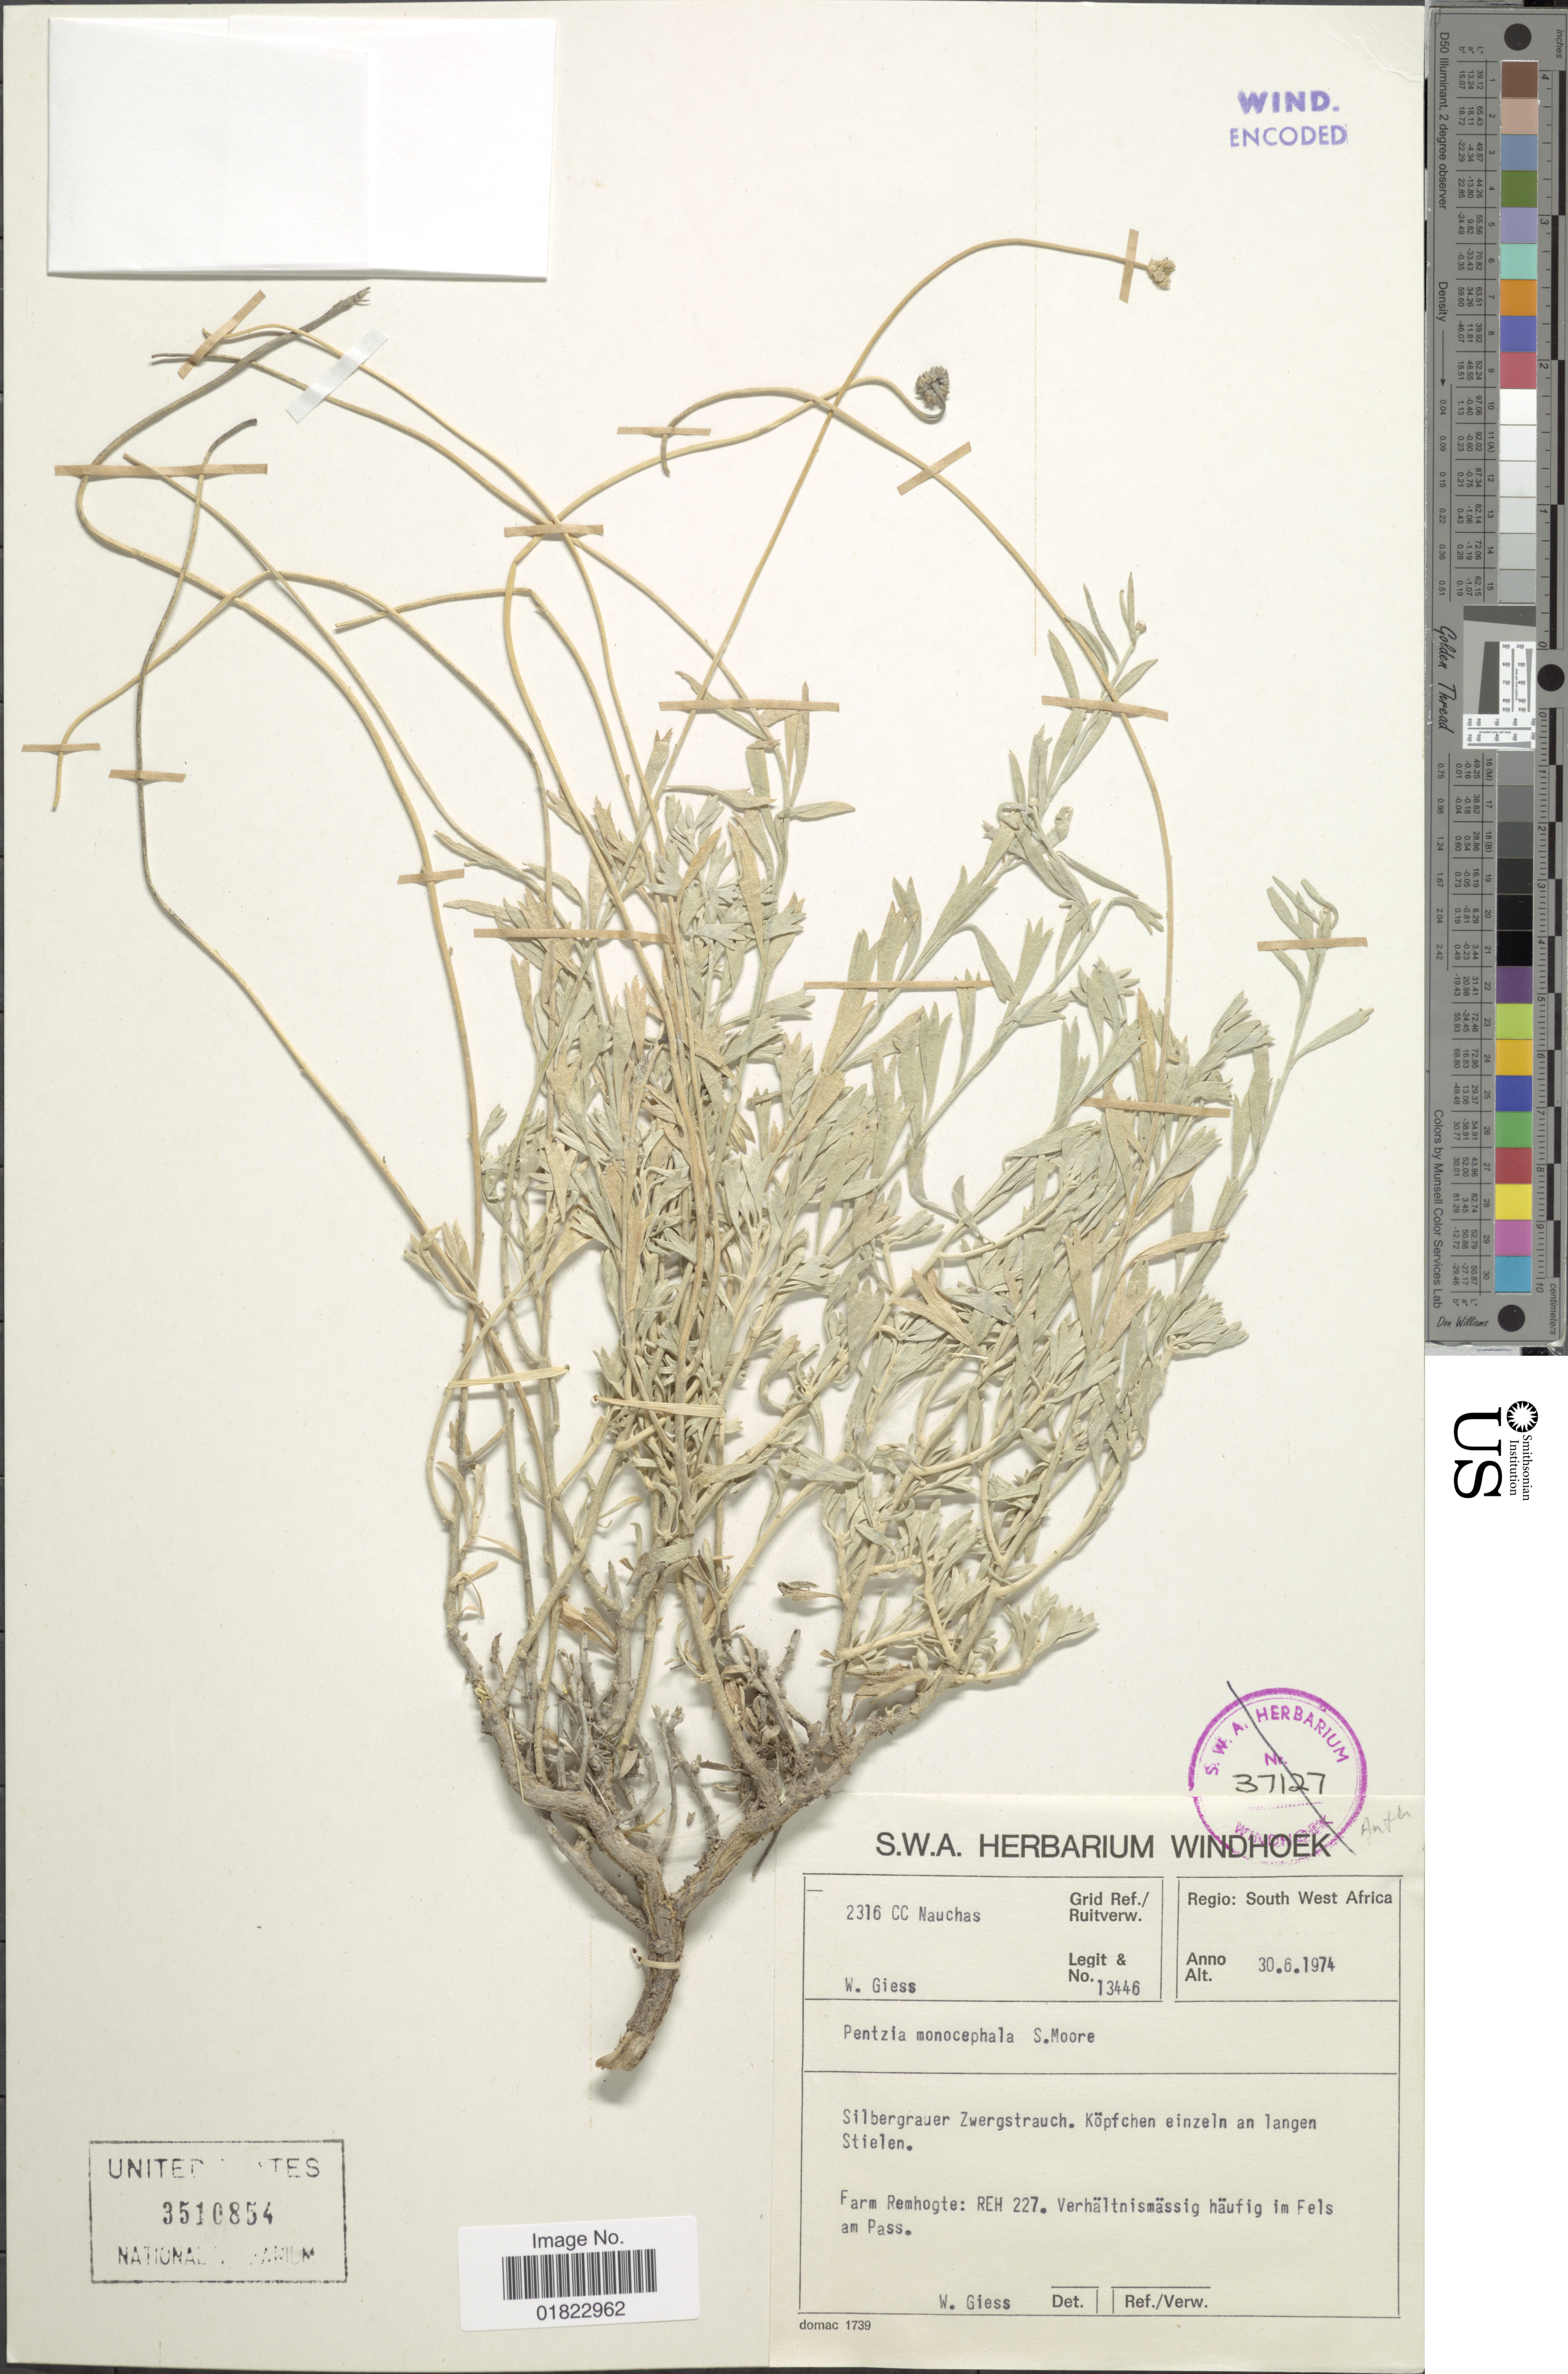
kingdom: Plantae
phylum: Tracheophyta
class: Magnoliopsida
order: Asterales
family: Asteraceae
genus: Pentzia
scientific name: Pentzia monocephala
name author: S. Moore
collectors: W. Giess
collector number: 13446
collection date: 1974-06-30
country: Namibia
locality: Regio: South West Africa. Silbergrauer Zwergstrauch. Kopfchen einzeln an langen Stielen. 2316 CC Nauchas.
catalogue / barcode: US 3510854